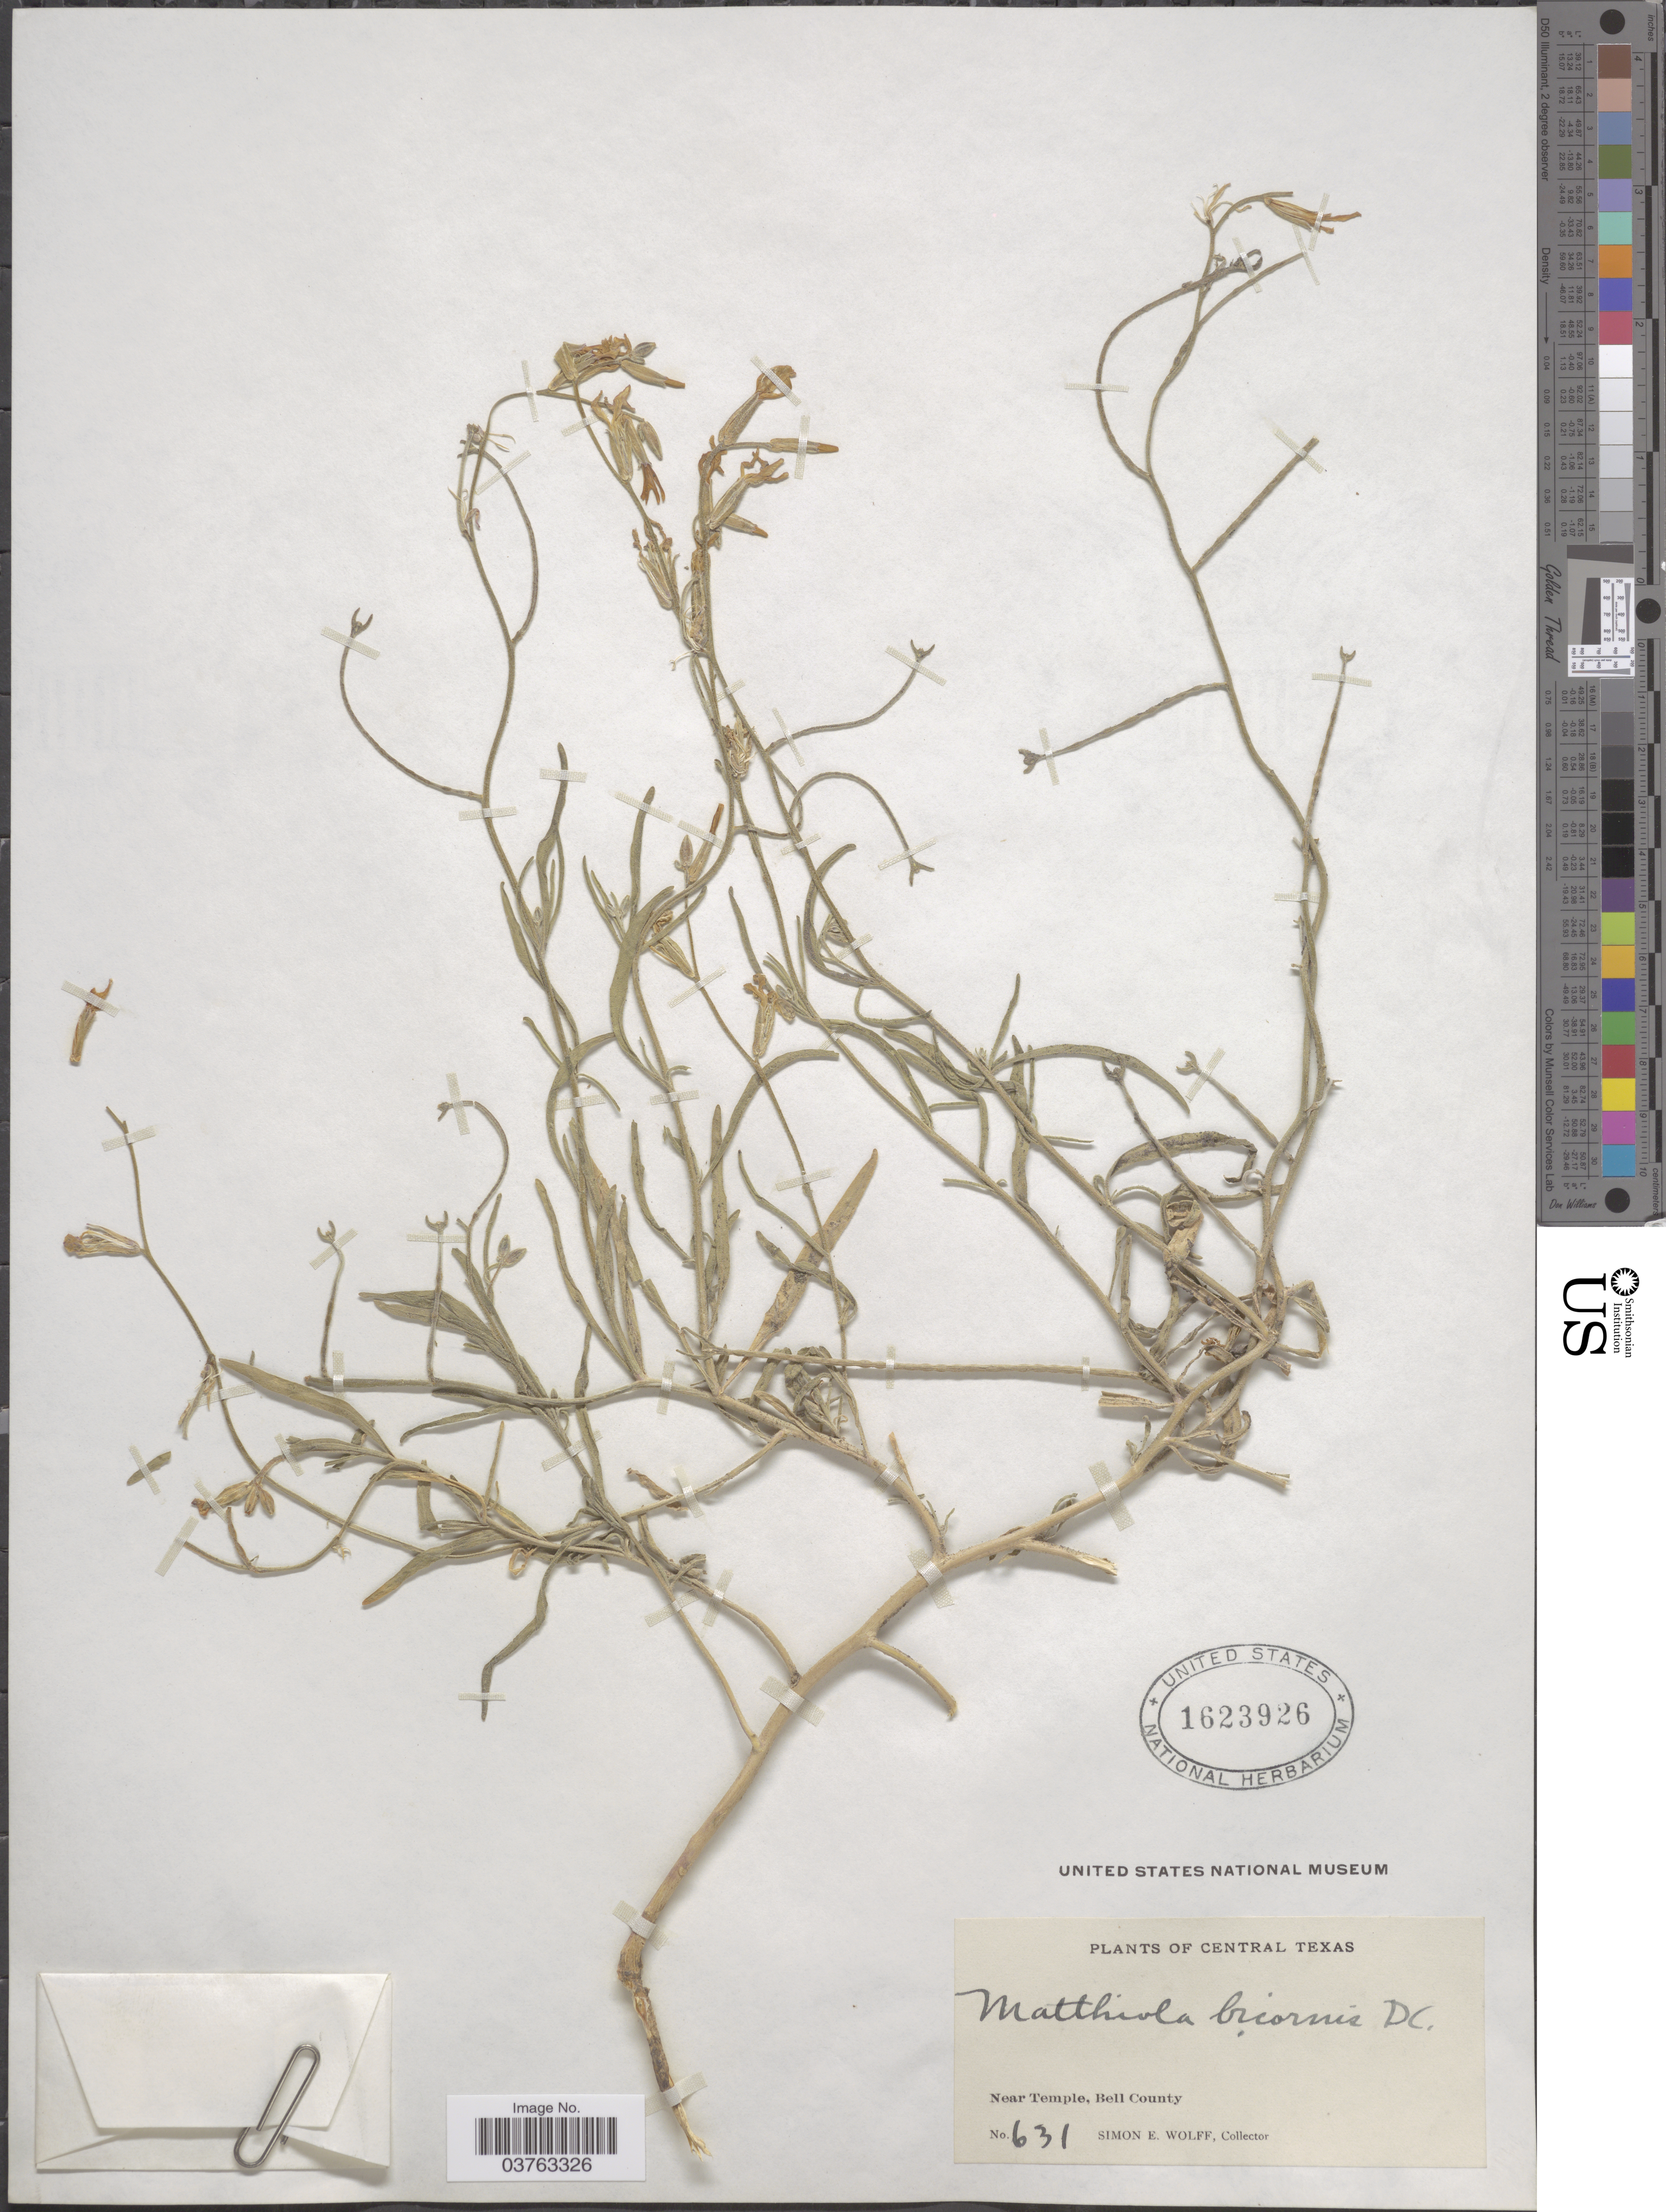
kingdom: Plantae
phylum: Tracheophyta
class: Magnoliopsida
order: Brassicales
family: Brassicaceae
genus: Matthiola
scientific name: Matthiola bicornis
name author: (Sm.) DC.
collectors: S. E. Wolff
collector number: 631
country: United States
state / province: Texas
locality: Central Texas. Near Temple, Bell County.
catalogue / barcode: US 1623926